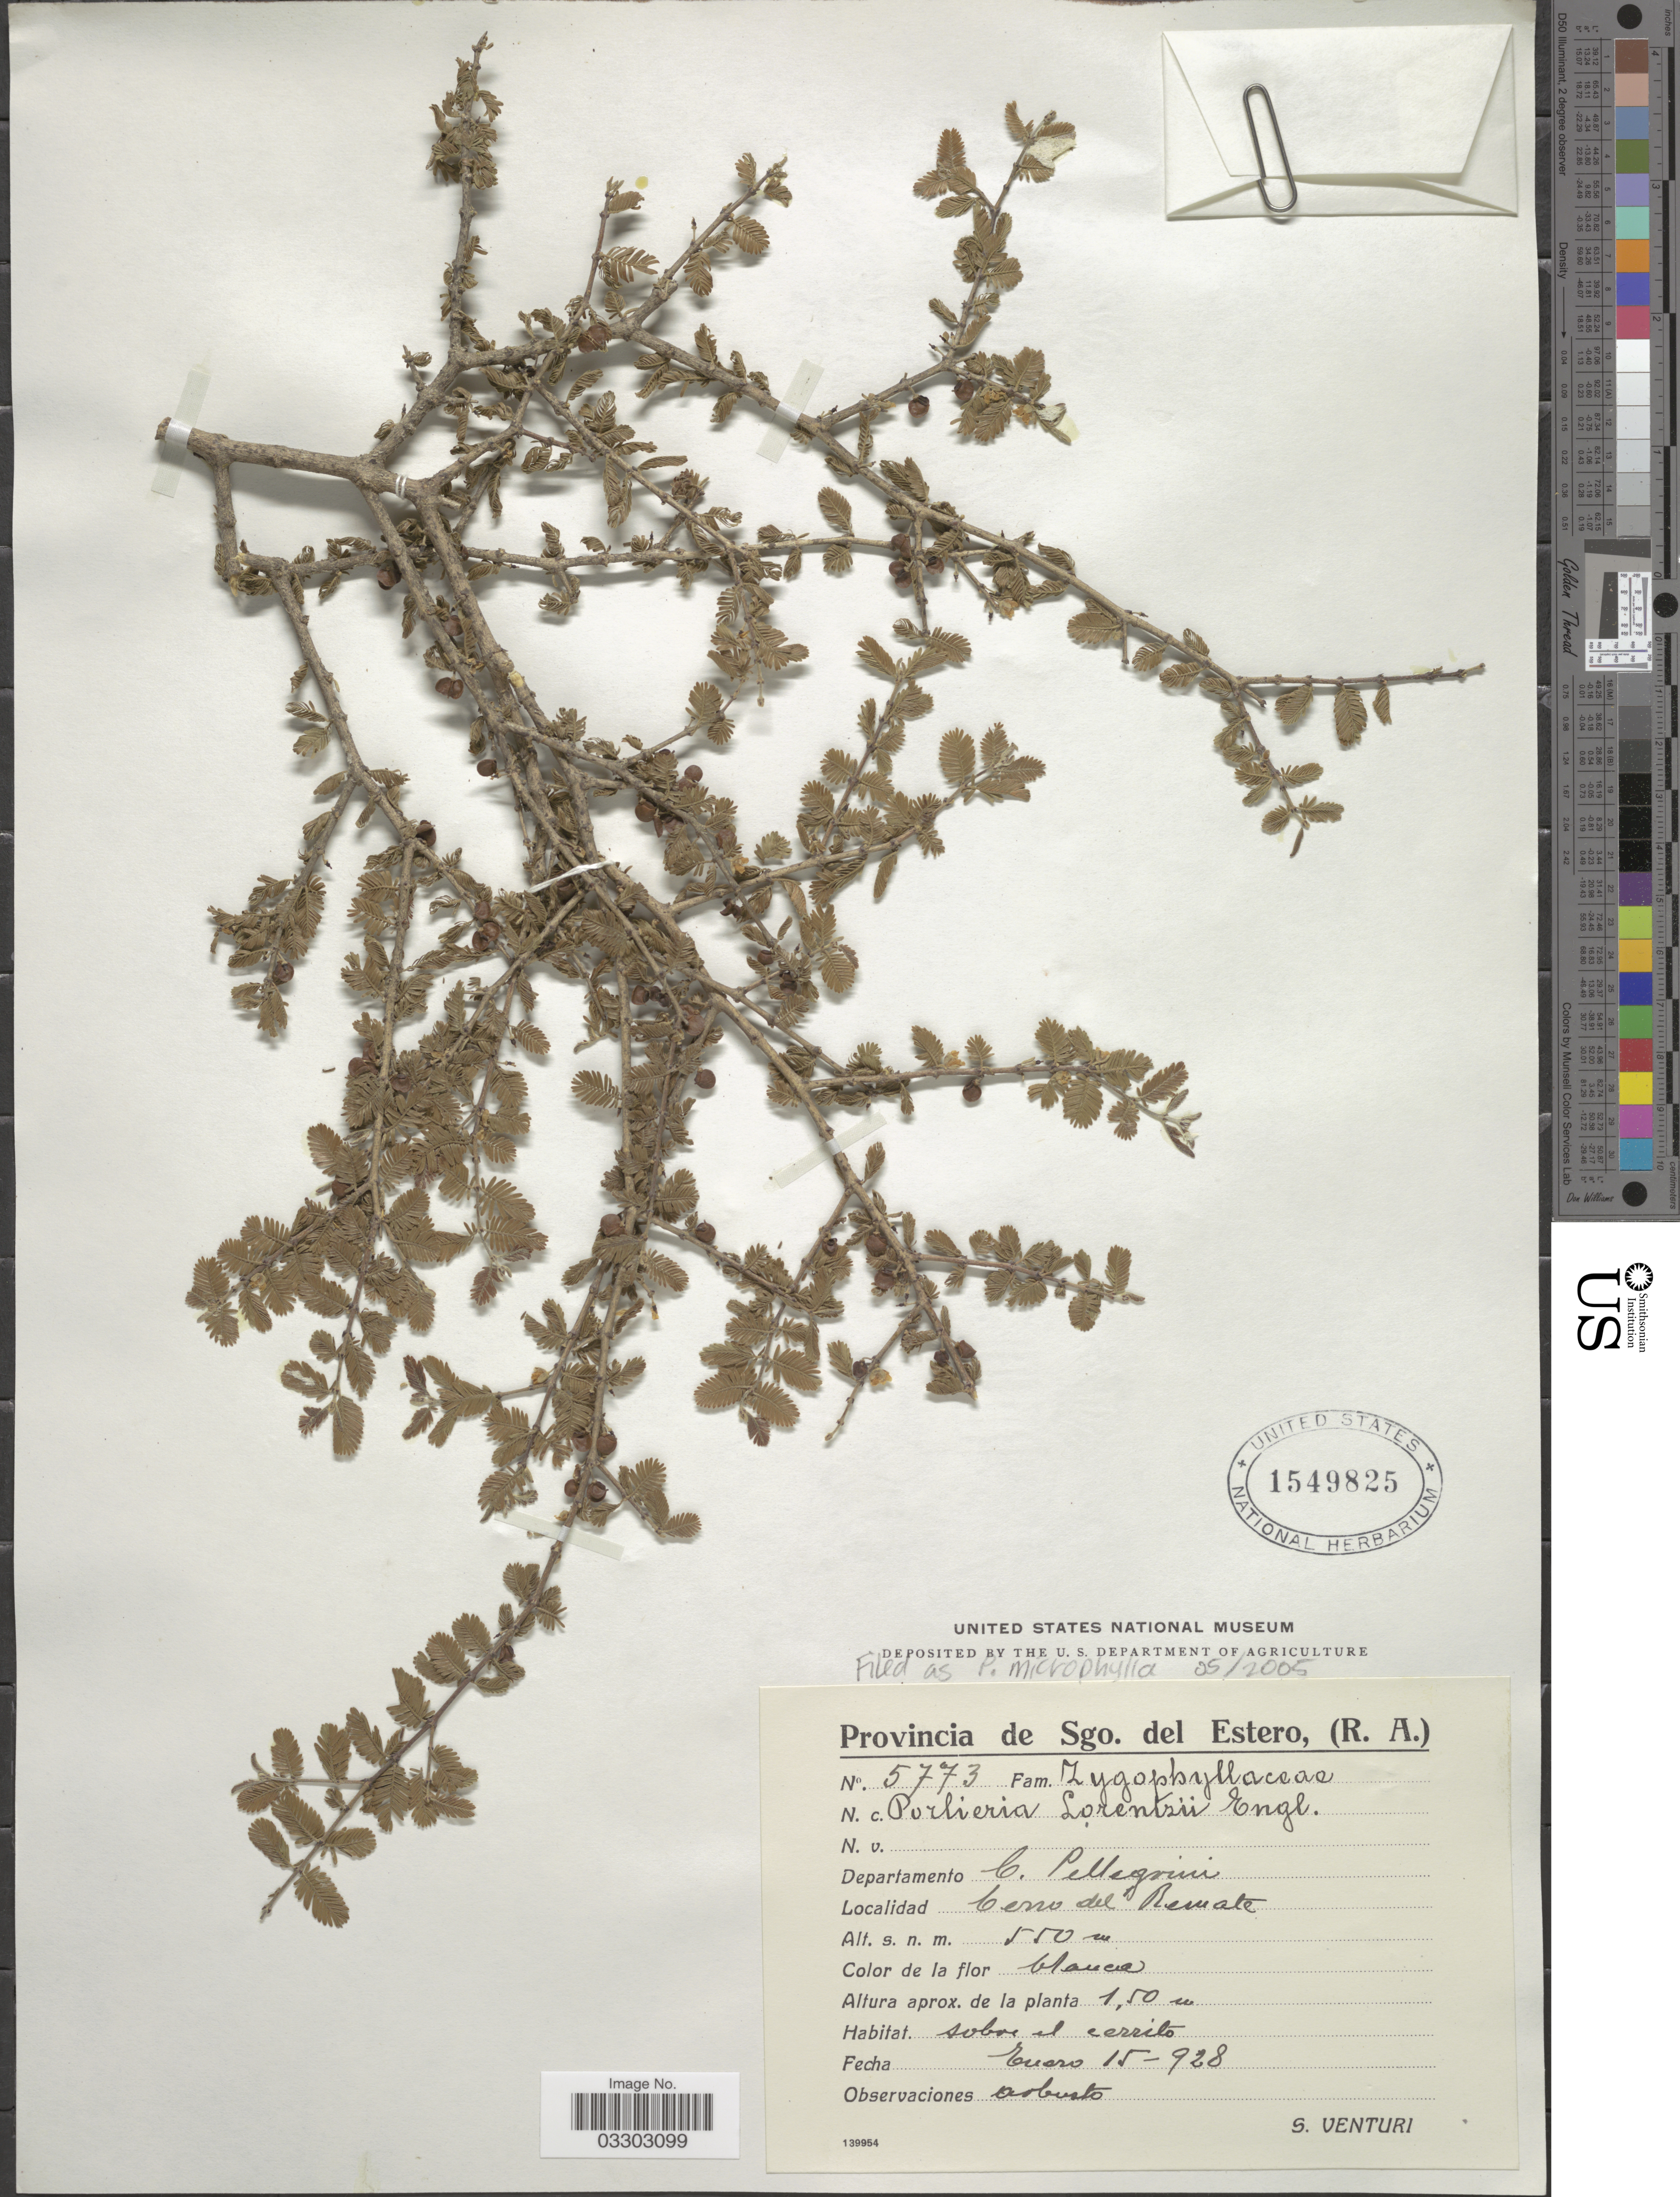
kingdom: Plantae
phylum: Tracheophyta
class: Magnoliopsida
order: Zygophyllales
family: Zygophyllaceae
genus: Porlieria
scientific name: Porlieria microphylla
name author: (Baill.) Descole et al.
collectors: S. Venturi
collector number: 5773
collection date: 1928-01-15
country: Argentina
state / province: Santiago del Estero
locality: Departamento C. Pellegrini. Cerro de Remate.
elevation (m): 550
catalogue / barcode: US 1549825